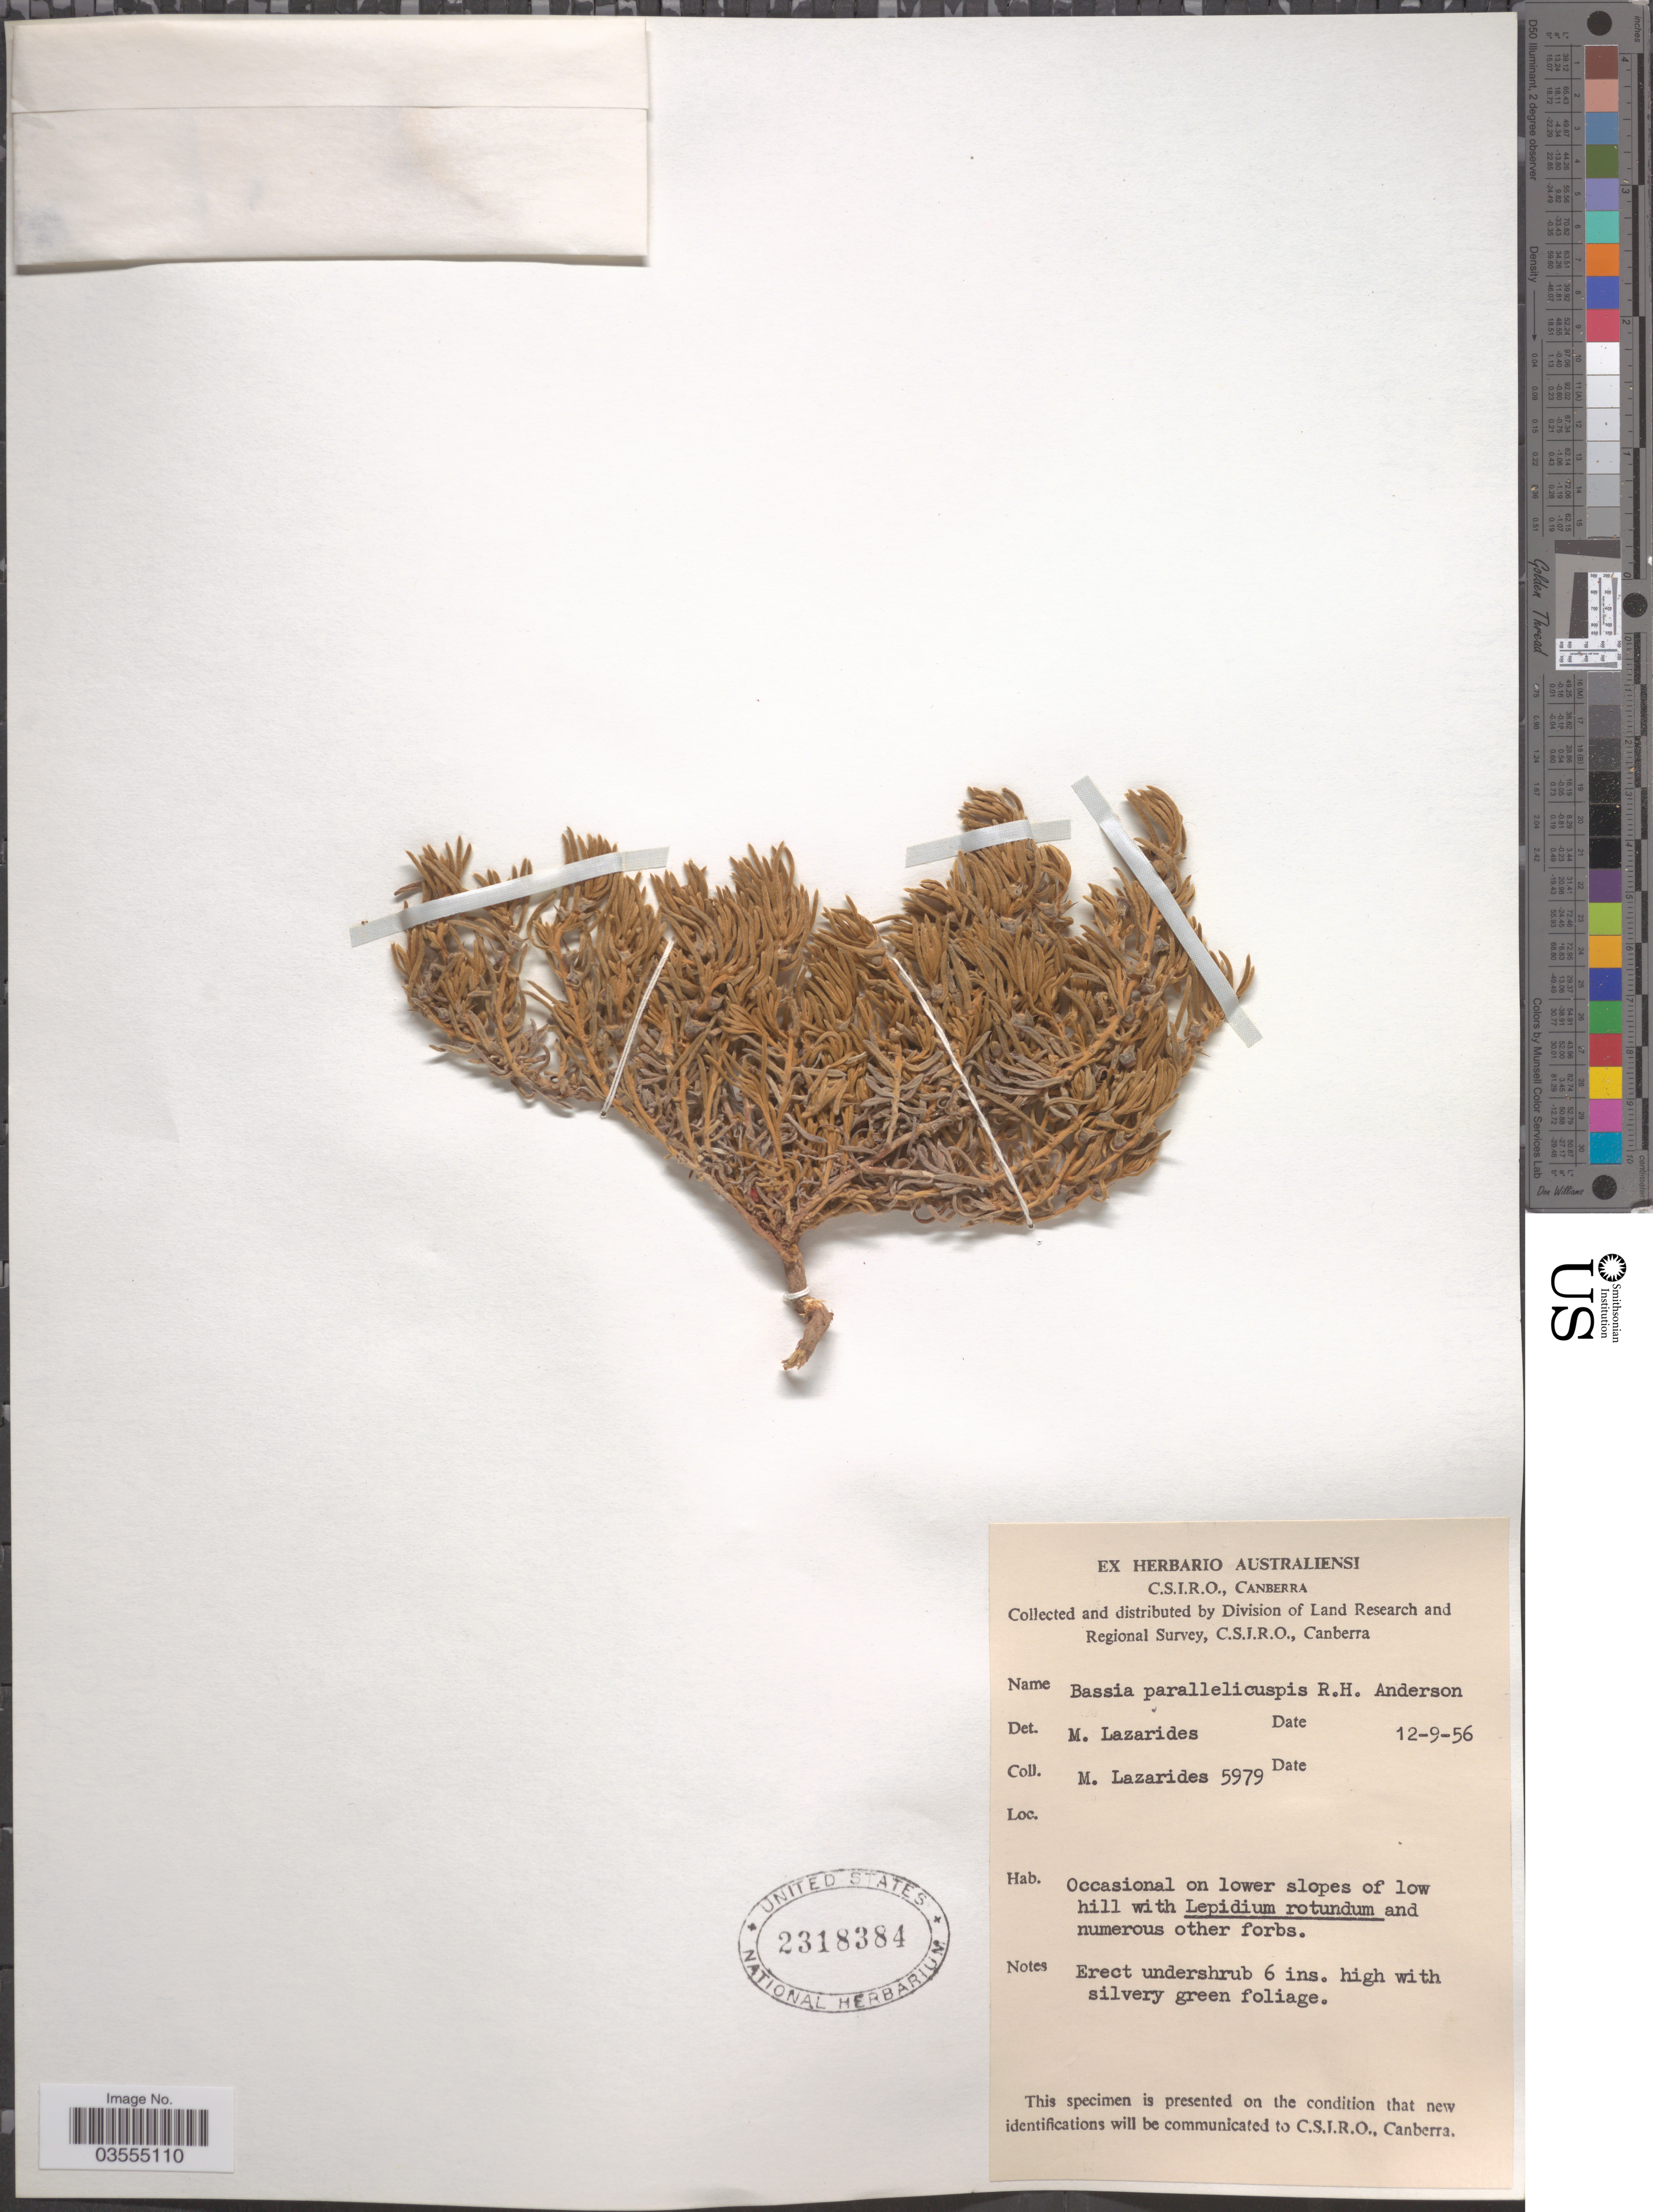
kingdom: Plantae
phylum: Tracheophyta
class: Magnoliopsida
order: Caryophyllales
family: Amaranthaceae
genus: Sclerolaena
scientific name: Sclerolaena diacantha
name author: (Nees) Benth.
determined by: Ising, E. H.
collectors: M. Lazarides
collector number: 5979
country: Australia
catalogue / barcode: US 2318384